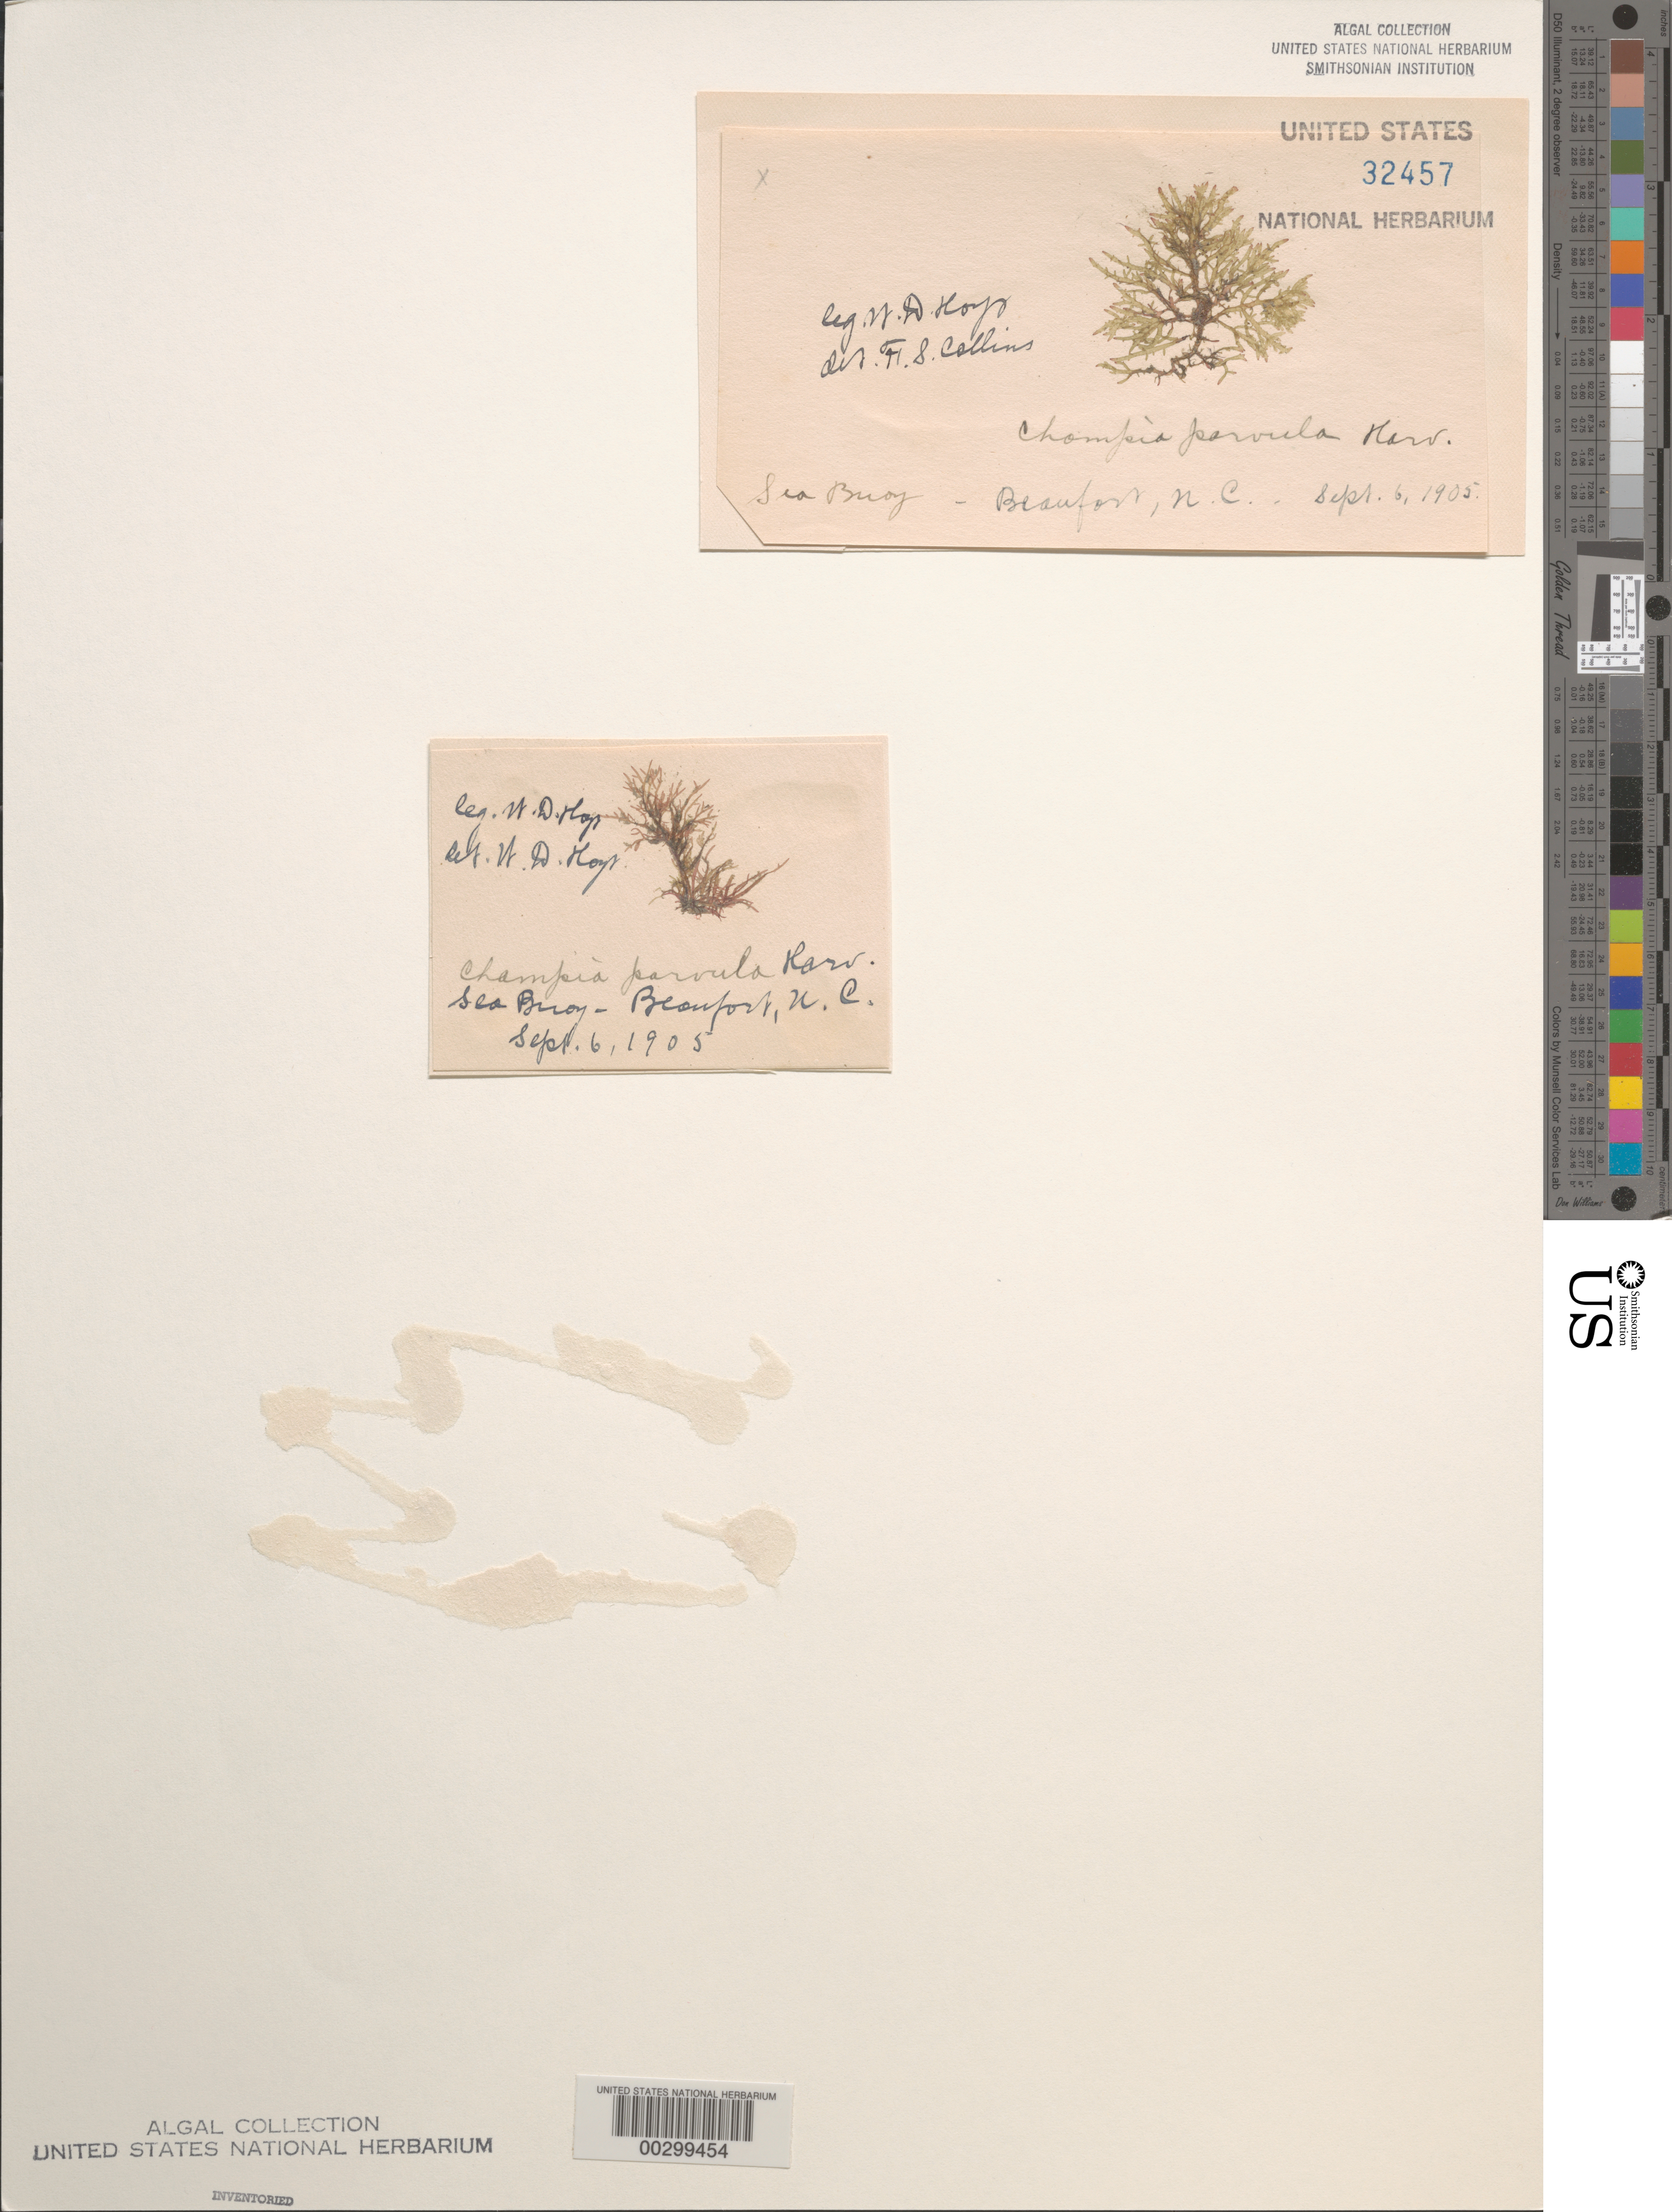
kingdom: Plantae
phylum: Rhodophyta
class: Florideophyceae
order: Rhodymeniales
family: Champiaceae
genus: Champia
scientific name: Champia parvula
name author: (C. Agardh) Harv.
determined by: Collins, F. S.; Hoyt, W. D.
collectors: W. D. Hoyt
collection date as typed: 06 Sep 1905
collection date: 1905-09-06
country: United States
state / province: North Carolina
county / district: Carteret County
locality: Beaufort, sea buoy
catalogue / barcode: US 32457